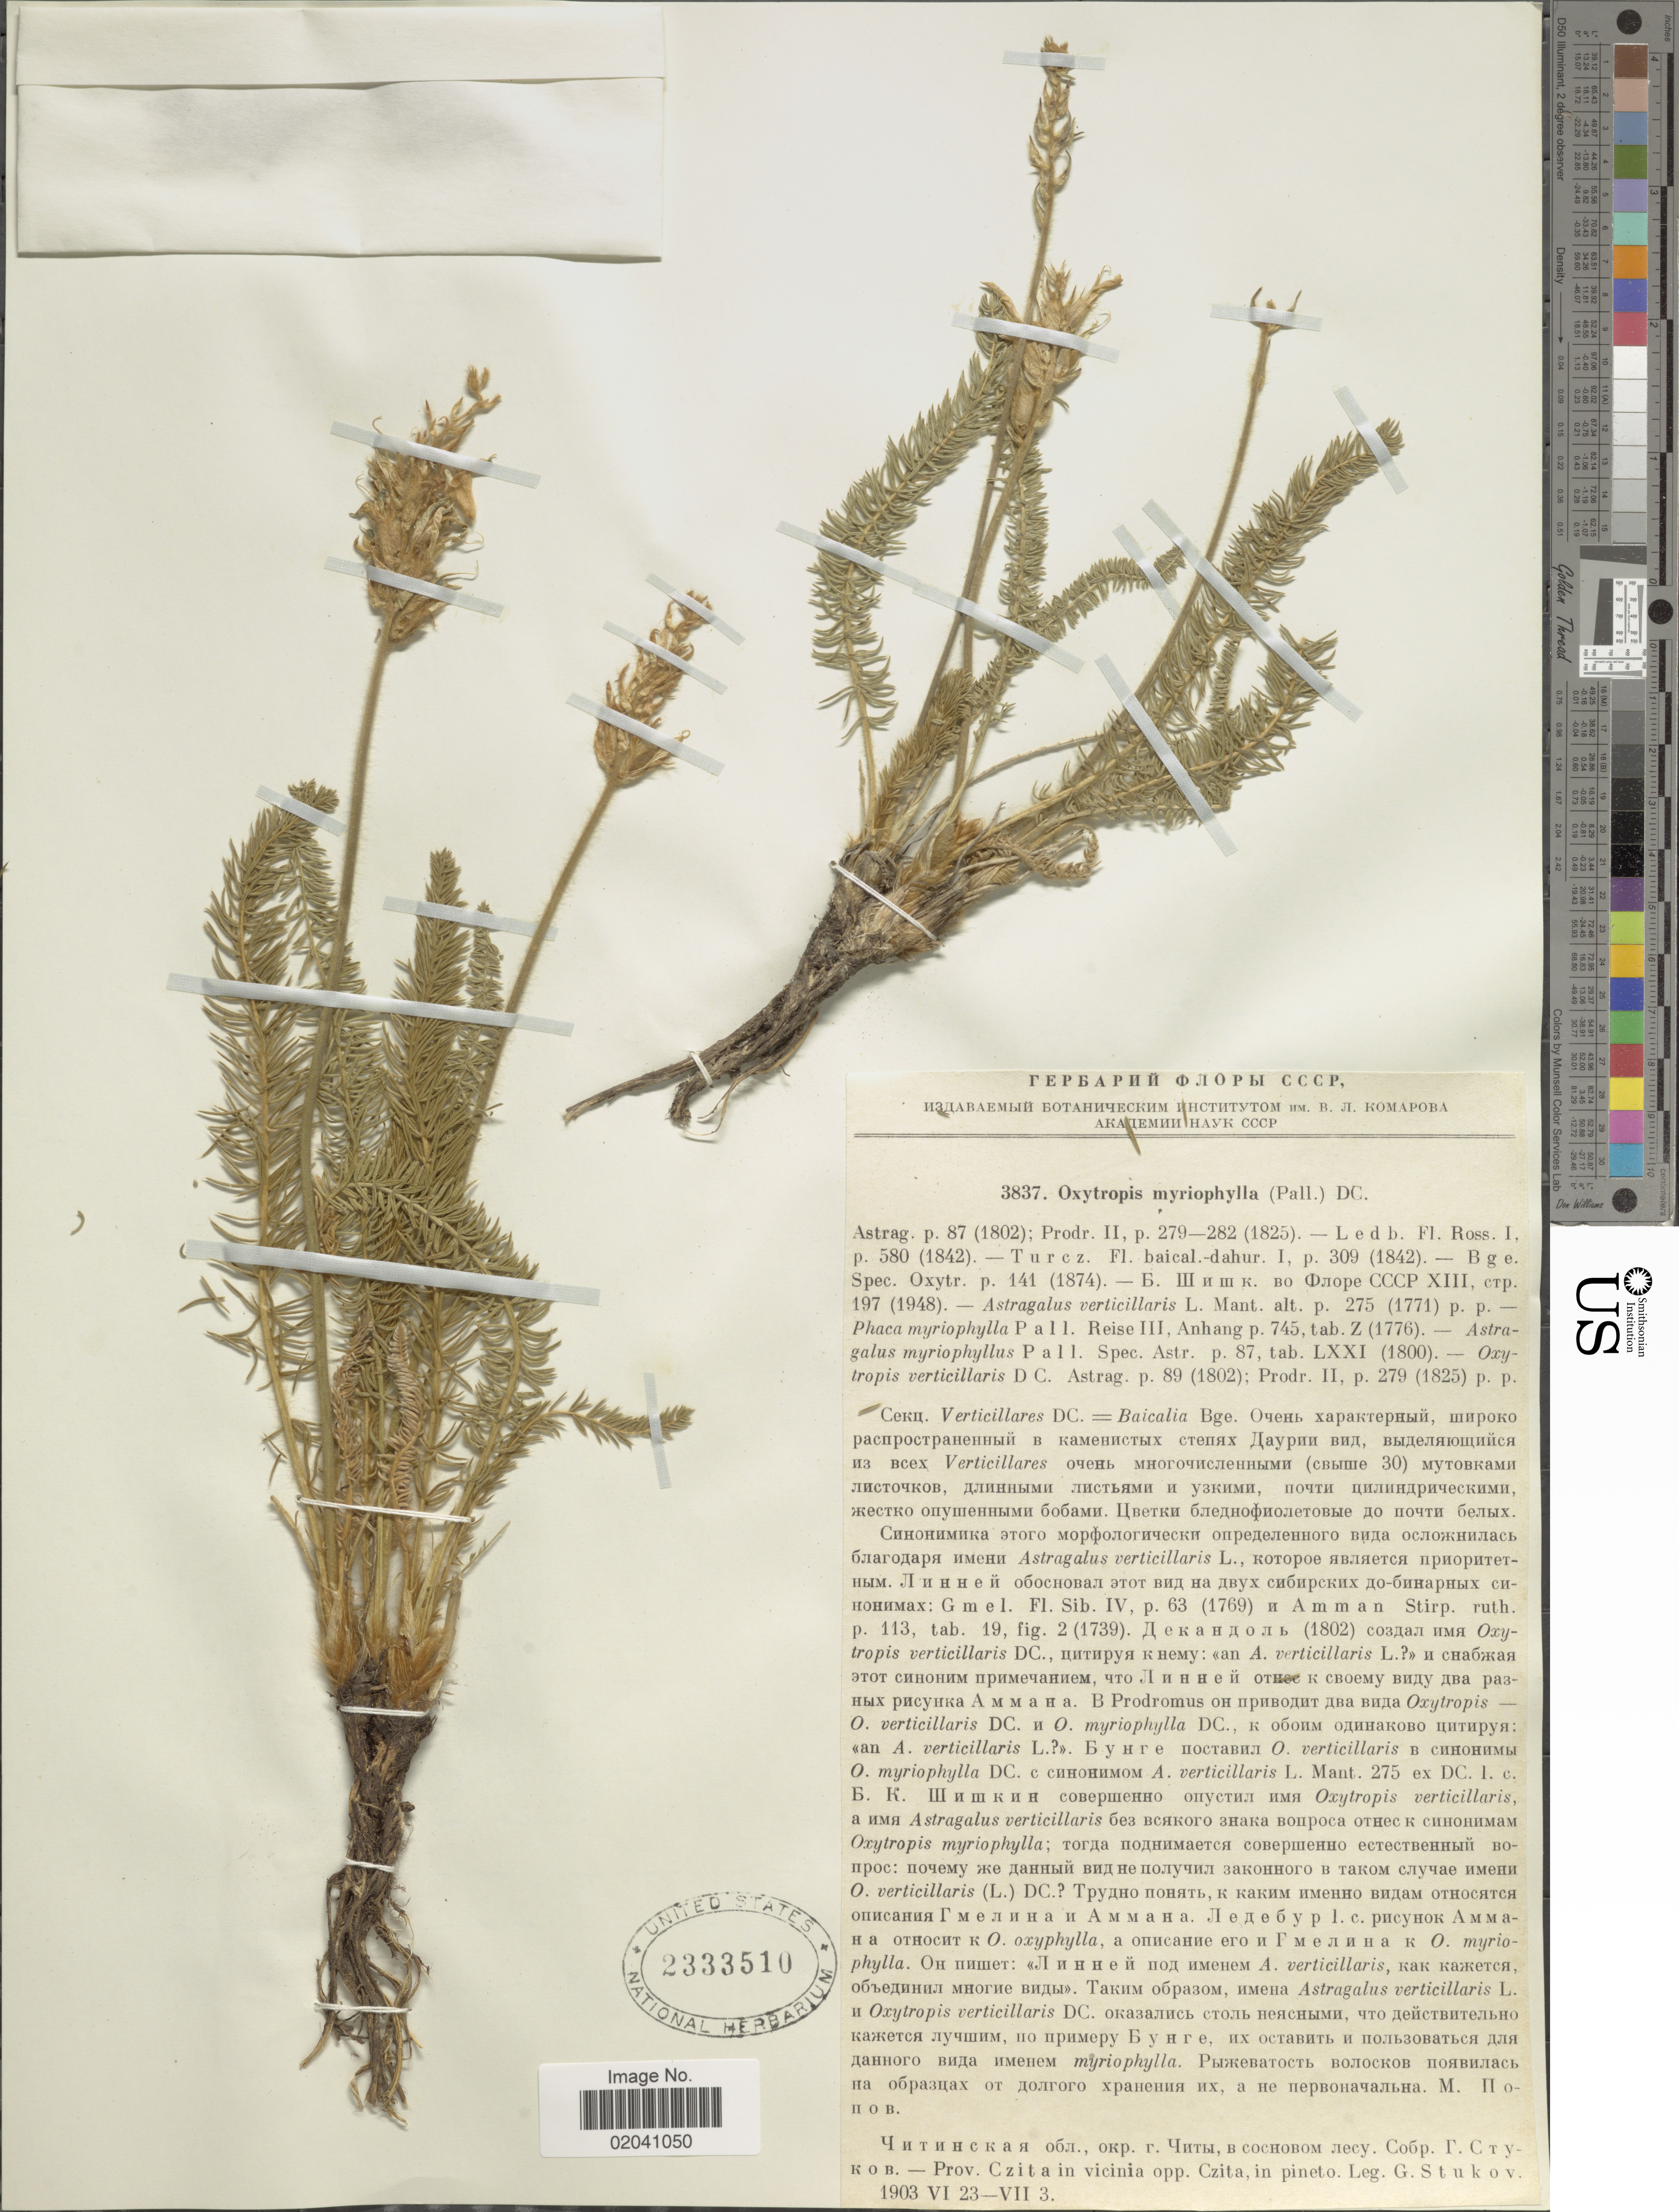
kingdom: Plantae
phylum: Tracheophyta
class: Magnoliopsida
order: Fabales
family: Fabaceae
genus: Oxytropis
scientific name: Oxytropis myriophylla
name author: (Pall.) DC.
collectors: G. Stukov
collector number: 3837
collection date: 1903-06-23/1903-07-03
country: Russian Federation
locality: Prov. Czita in vicinia opp. Czita, in pineto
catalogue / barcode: US 2333510